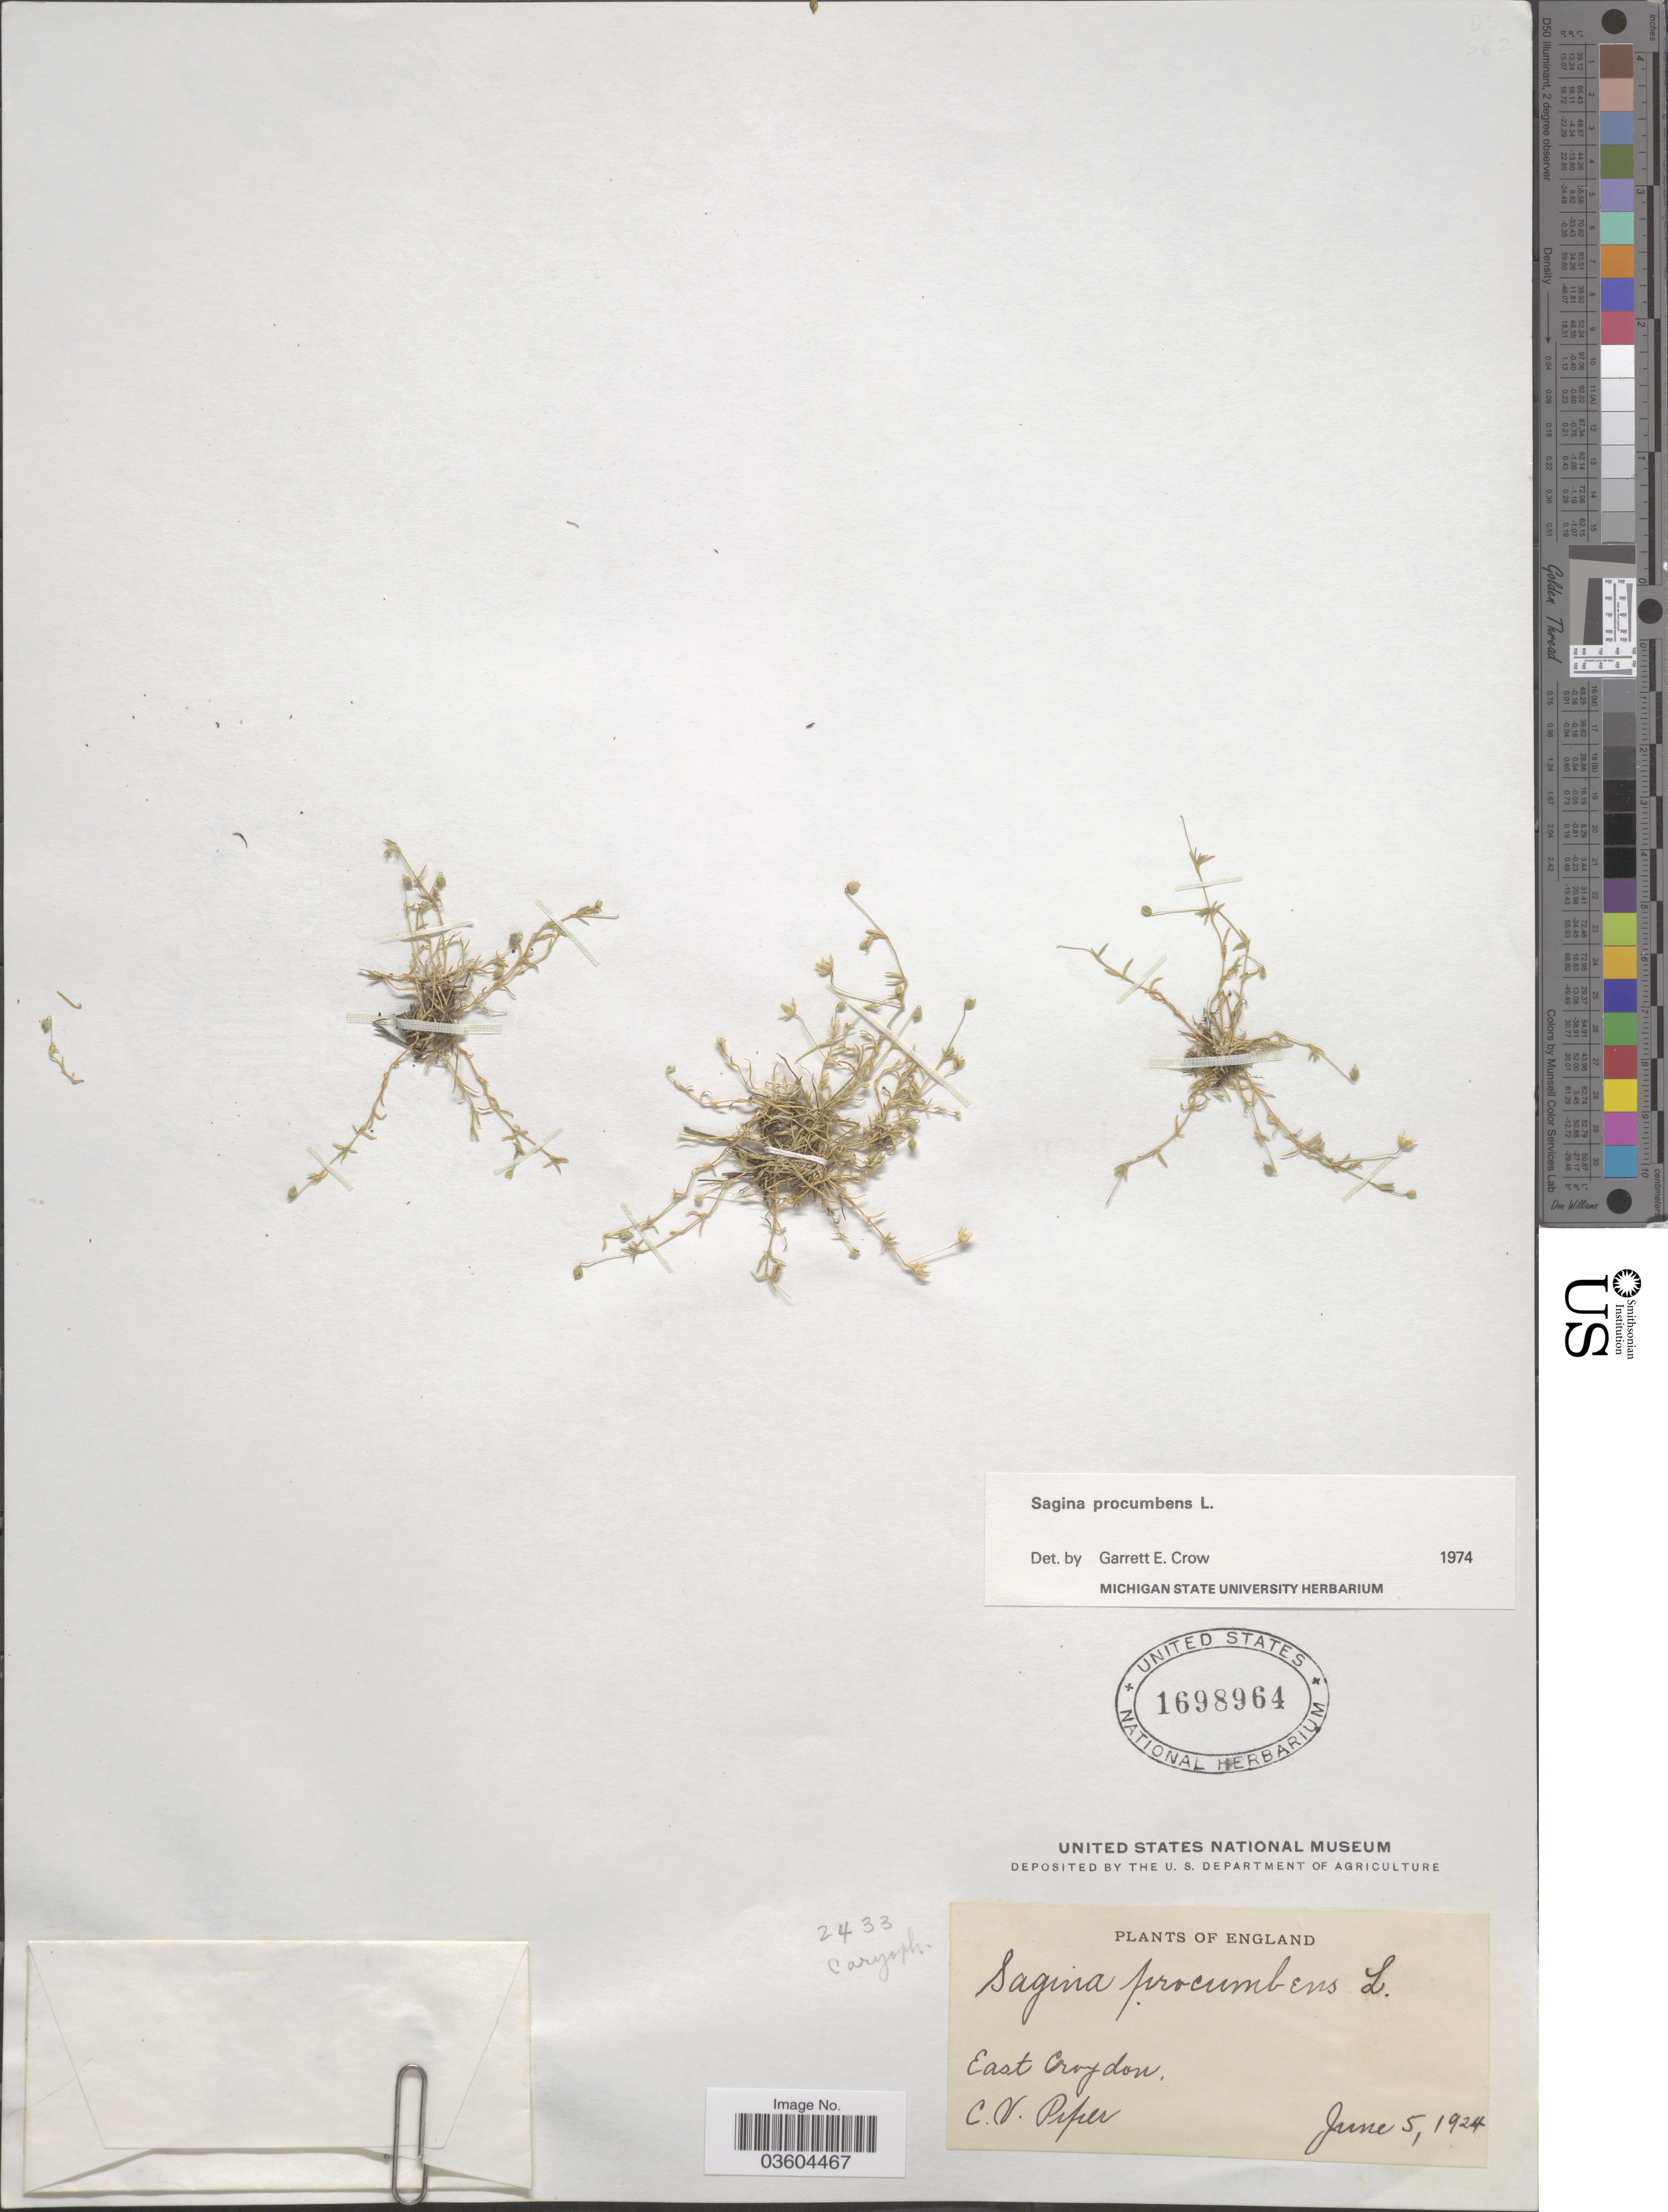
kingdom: Plantae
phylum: Tracheophyta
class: Magnoliopsida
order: Caryophyllales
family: Caryophyllaceae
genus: Sagina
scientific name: Sagina procumbens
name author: L.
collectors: C. V. Piper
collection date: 1924-06-05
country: United Kingdom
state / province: England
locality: East Croydon.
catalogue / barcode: US 1698964